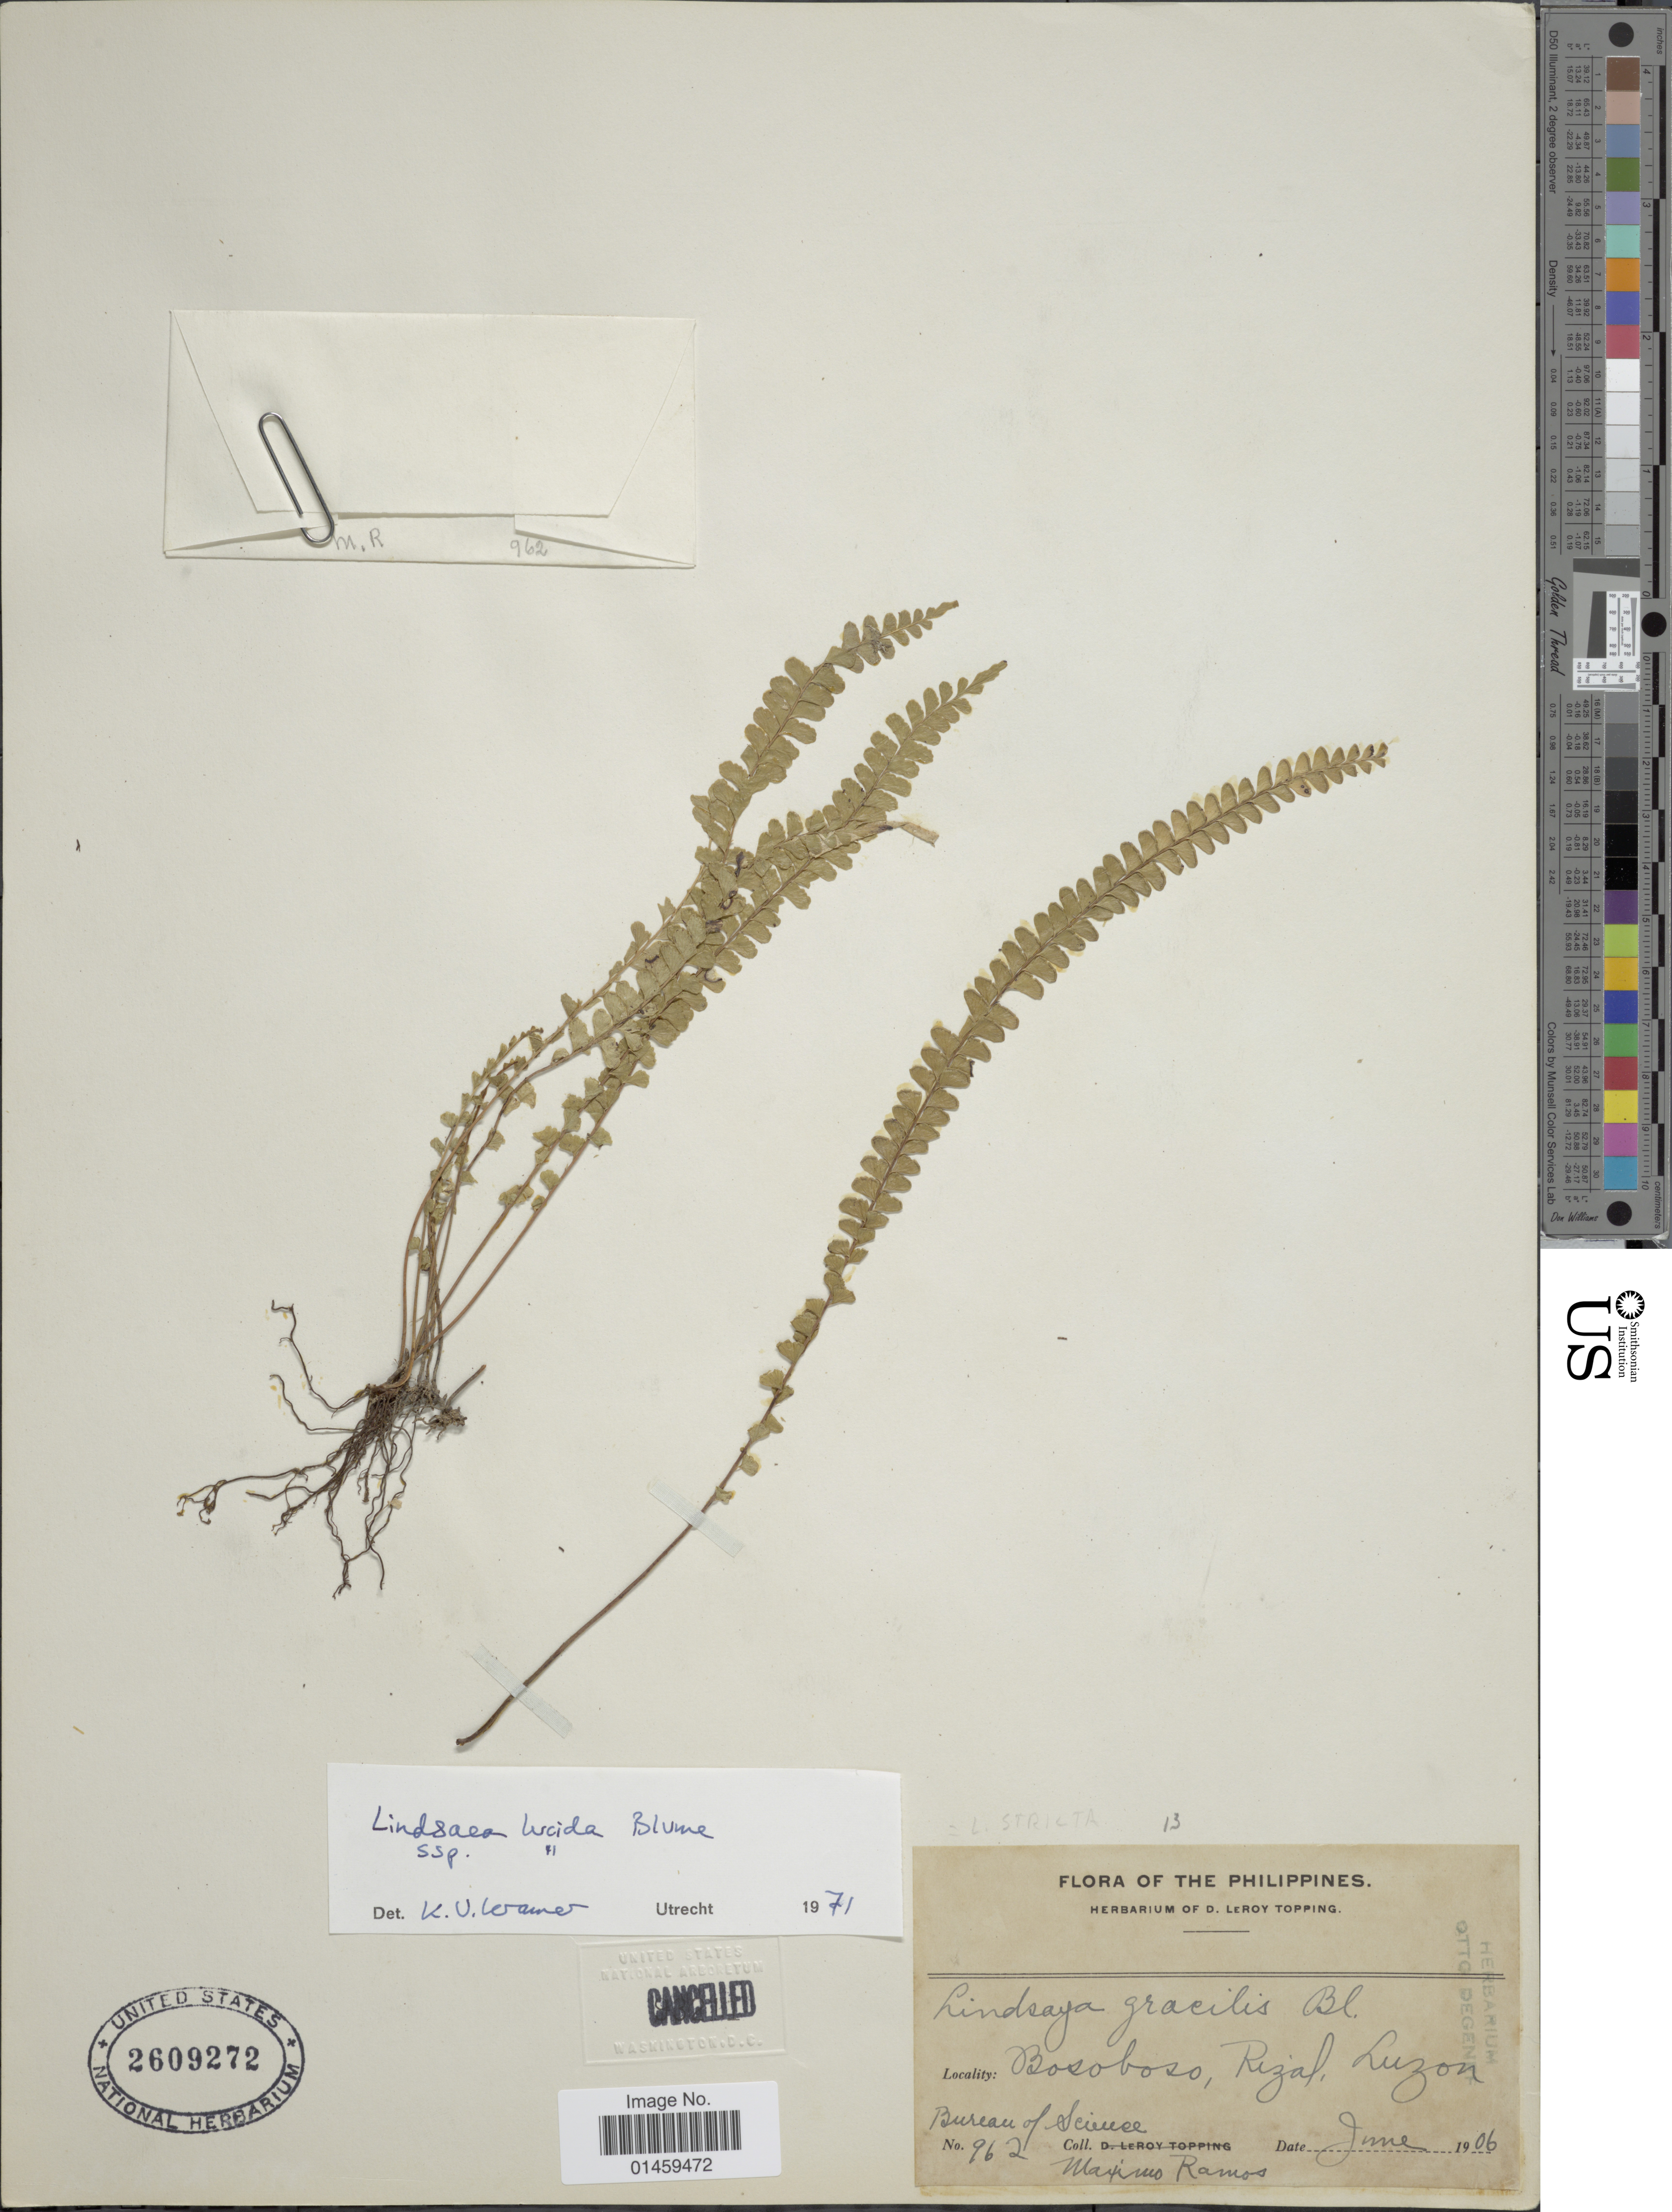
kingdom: Plantae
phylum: Tracheophyta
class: Polypodiopsida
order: Polypodiales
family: Lindsaeaceae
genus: Lindsaea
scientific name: Lindsaea lucida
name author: Blume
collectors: M. Ramos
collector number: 962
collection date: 1906-06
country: Philippines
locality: Bosoboso, Rizal, Luzon.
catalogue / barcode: US 2609272